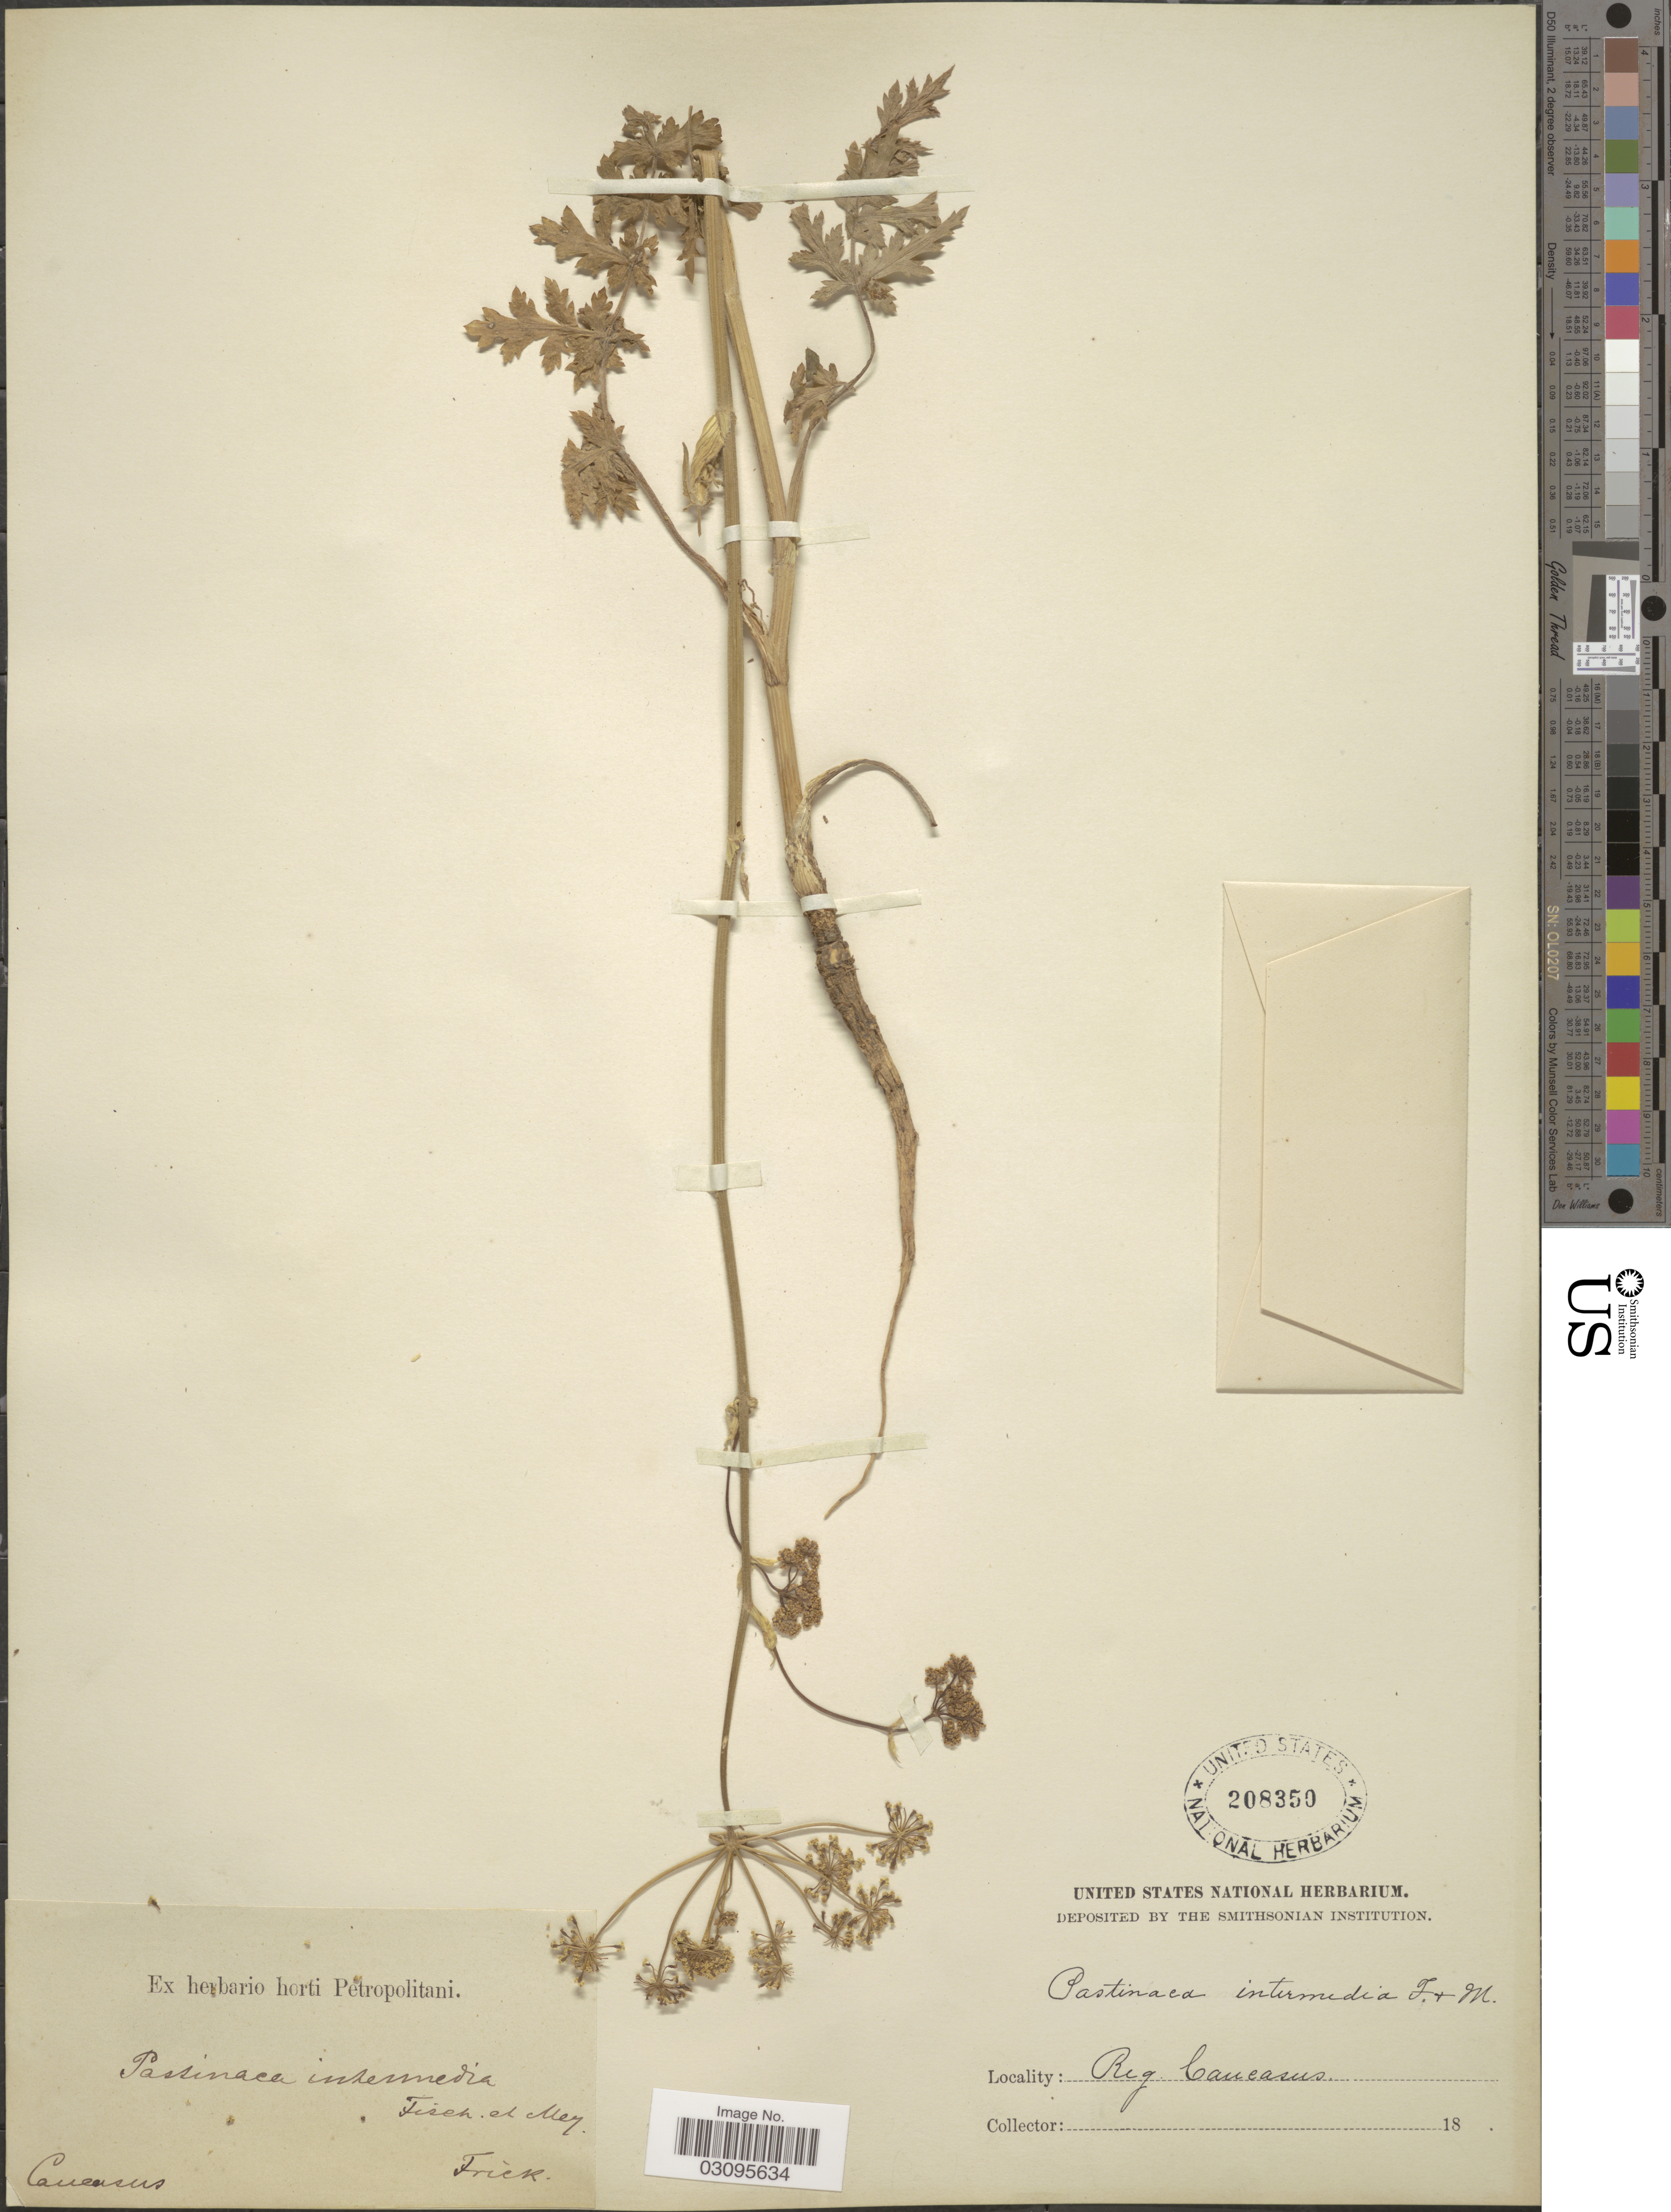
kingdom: Plantae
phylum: Tracheophyta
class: Magnoliopsida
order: Apiales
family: Apiaceae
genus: Pastinaca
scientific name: Pastinaca pimpinellifolia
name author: M. Bieb.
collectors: Frick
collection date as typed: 18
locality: Reg. Caucasus.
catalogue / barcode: US 208350